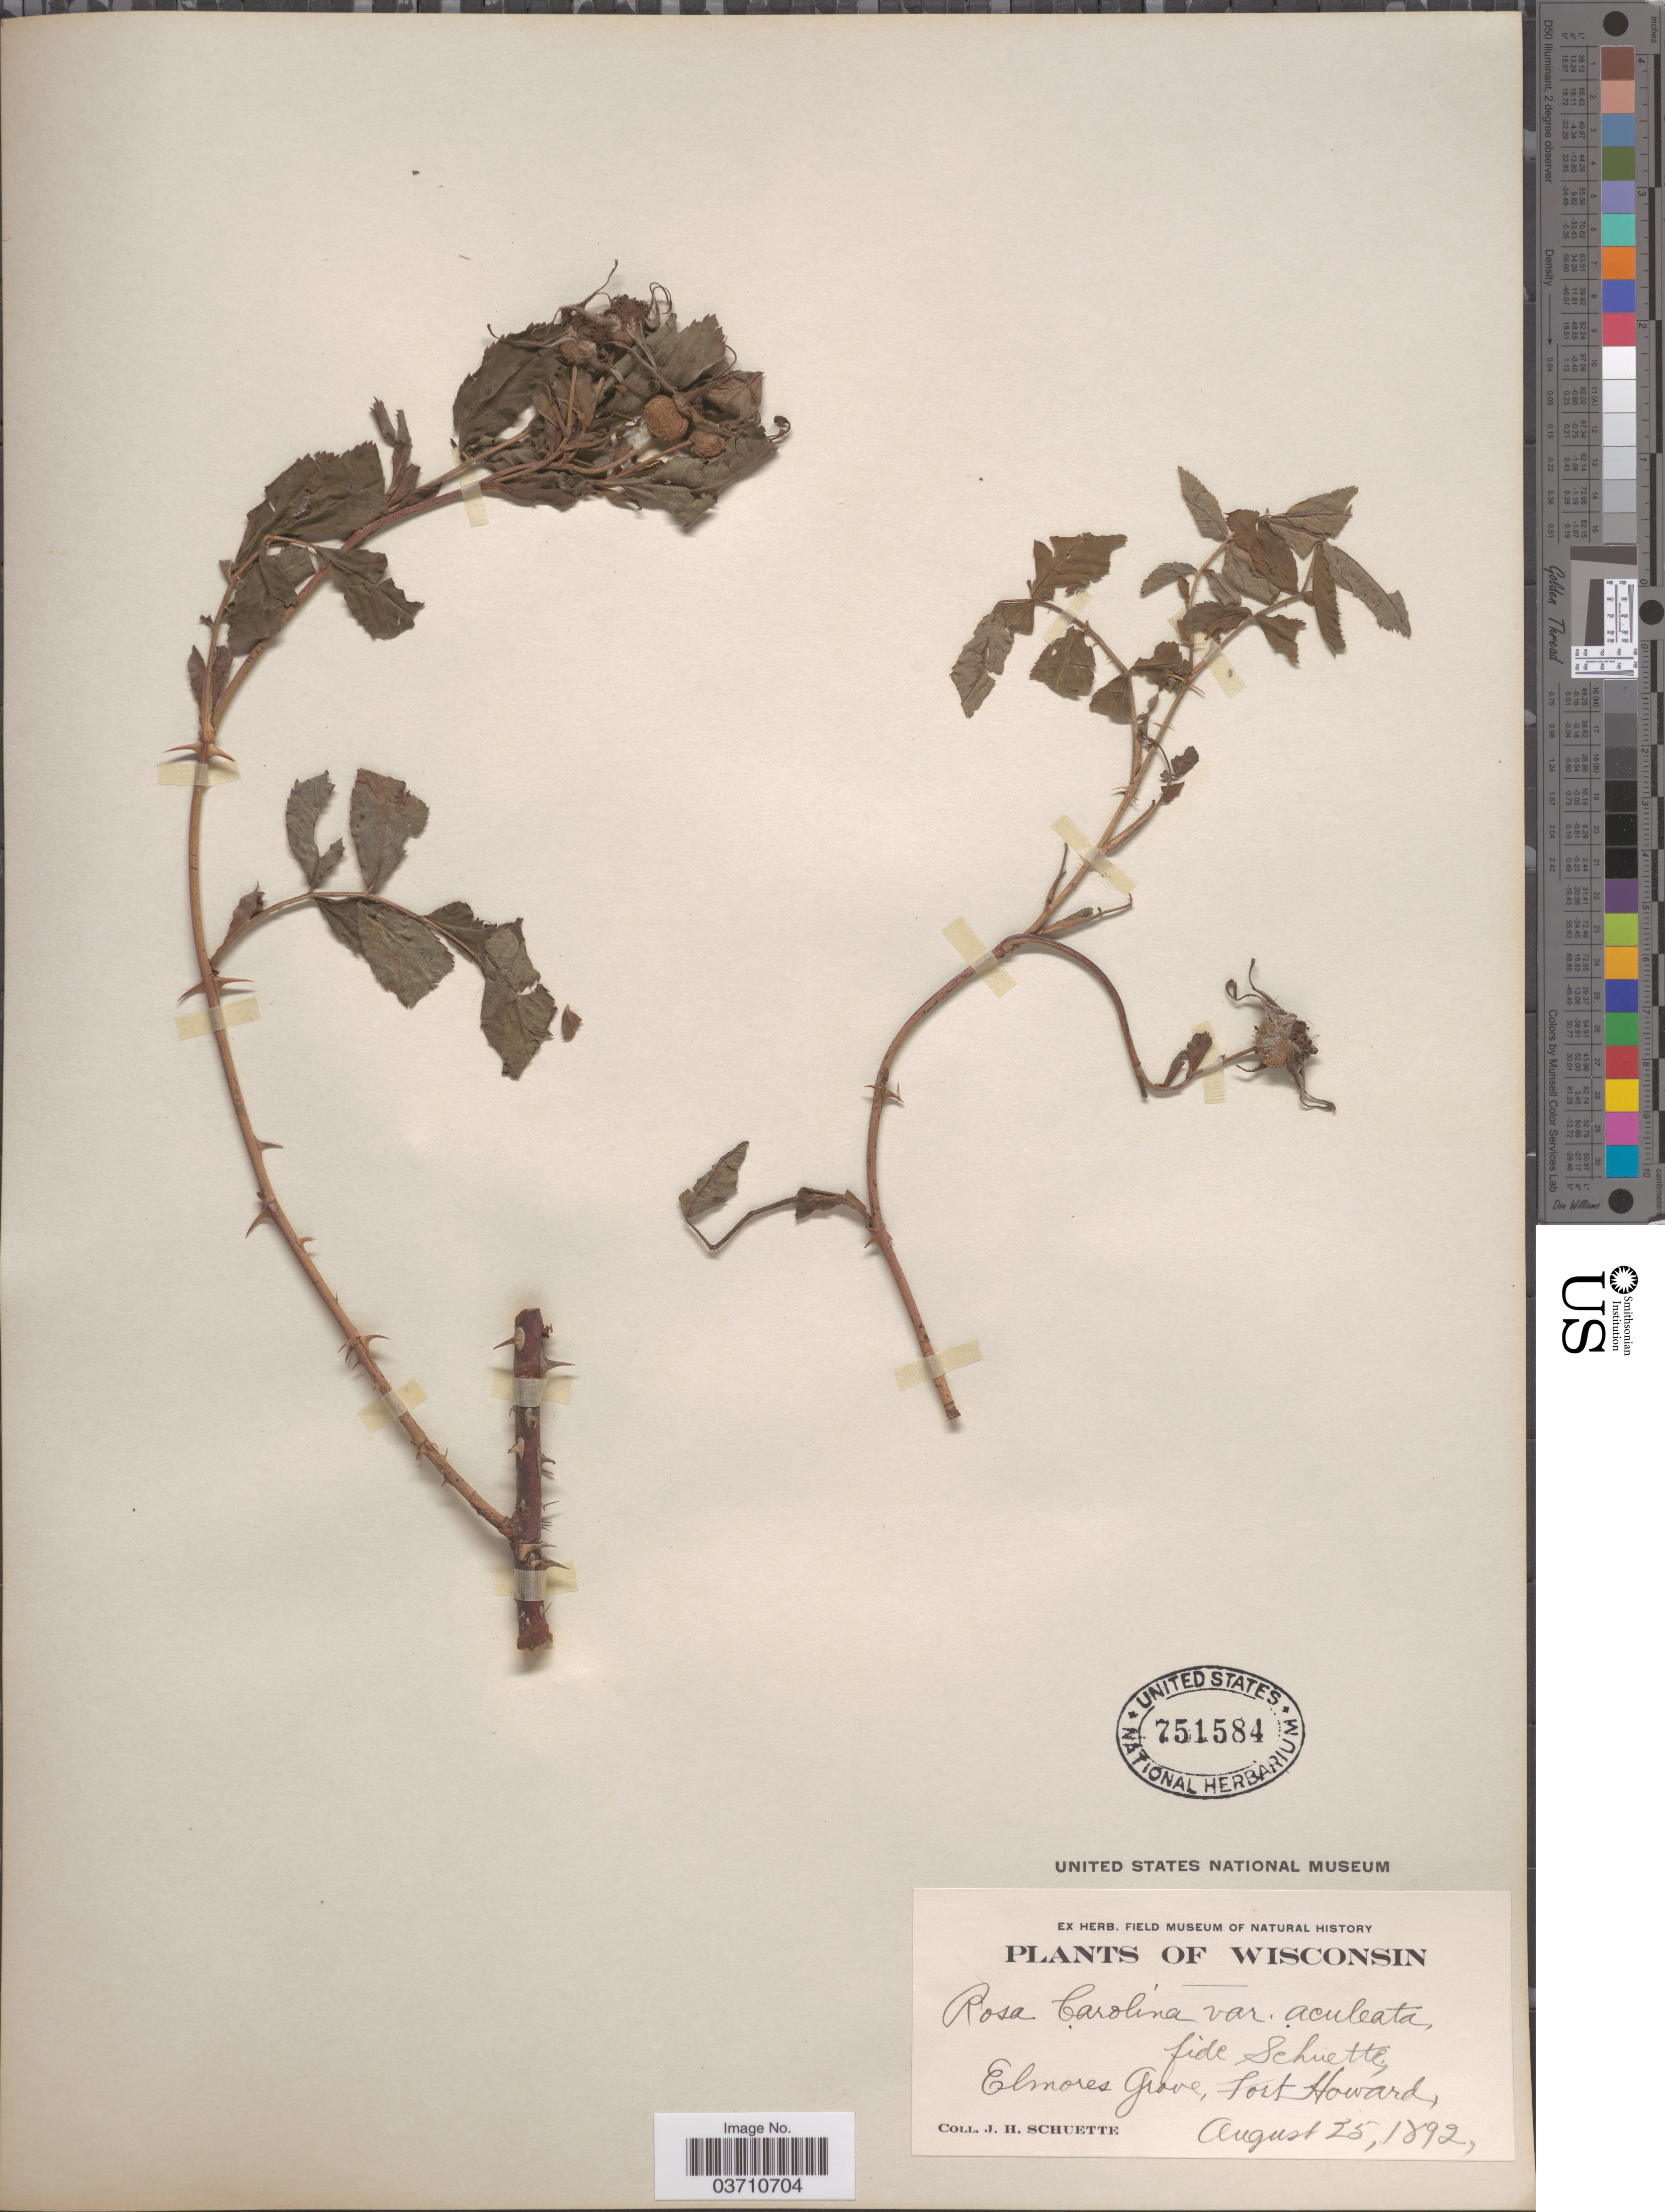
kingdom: Plantae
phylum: Tracheophyta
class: Magnoliopsida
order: Rosales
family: Rosaceae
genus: Rosa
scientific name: Rosa carolina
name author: L.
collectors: J. H. Schuette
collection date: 1892-08-25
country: United States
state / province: Wisconsin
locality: Elmores Grave, Fort Howard.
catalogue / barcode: US 751584